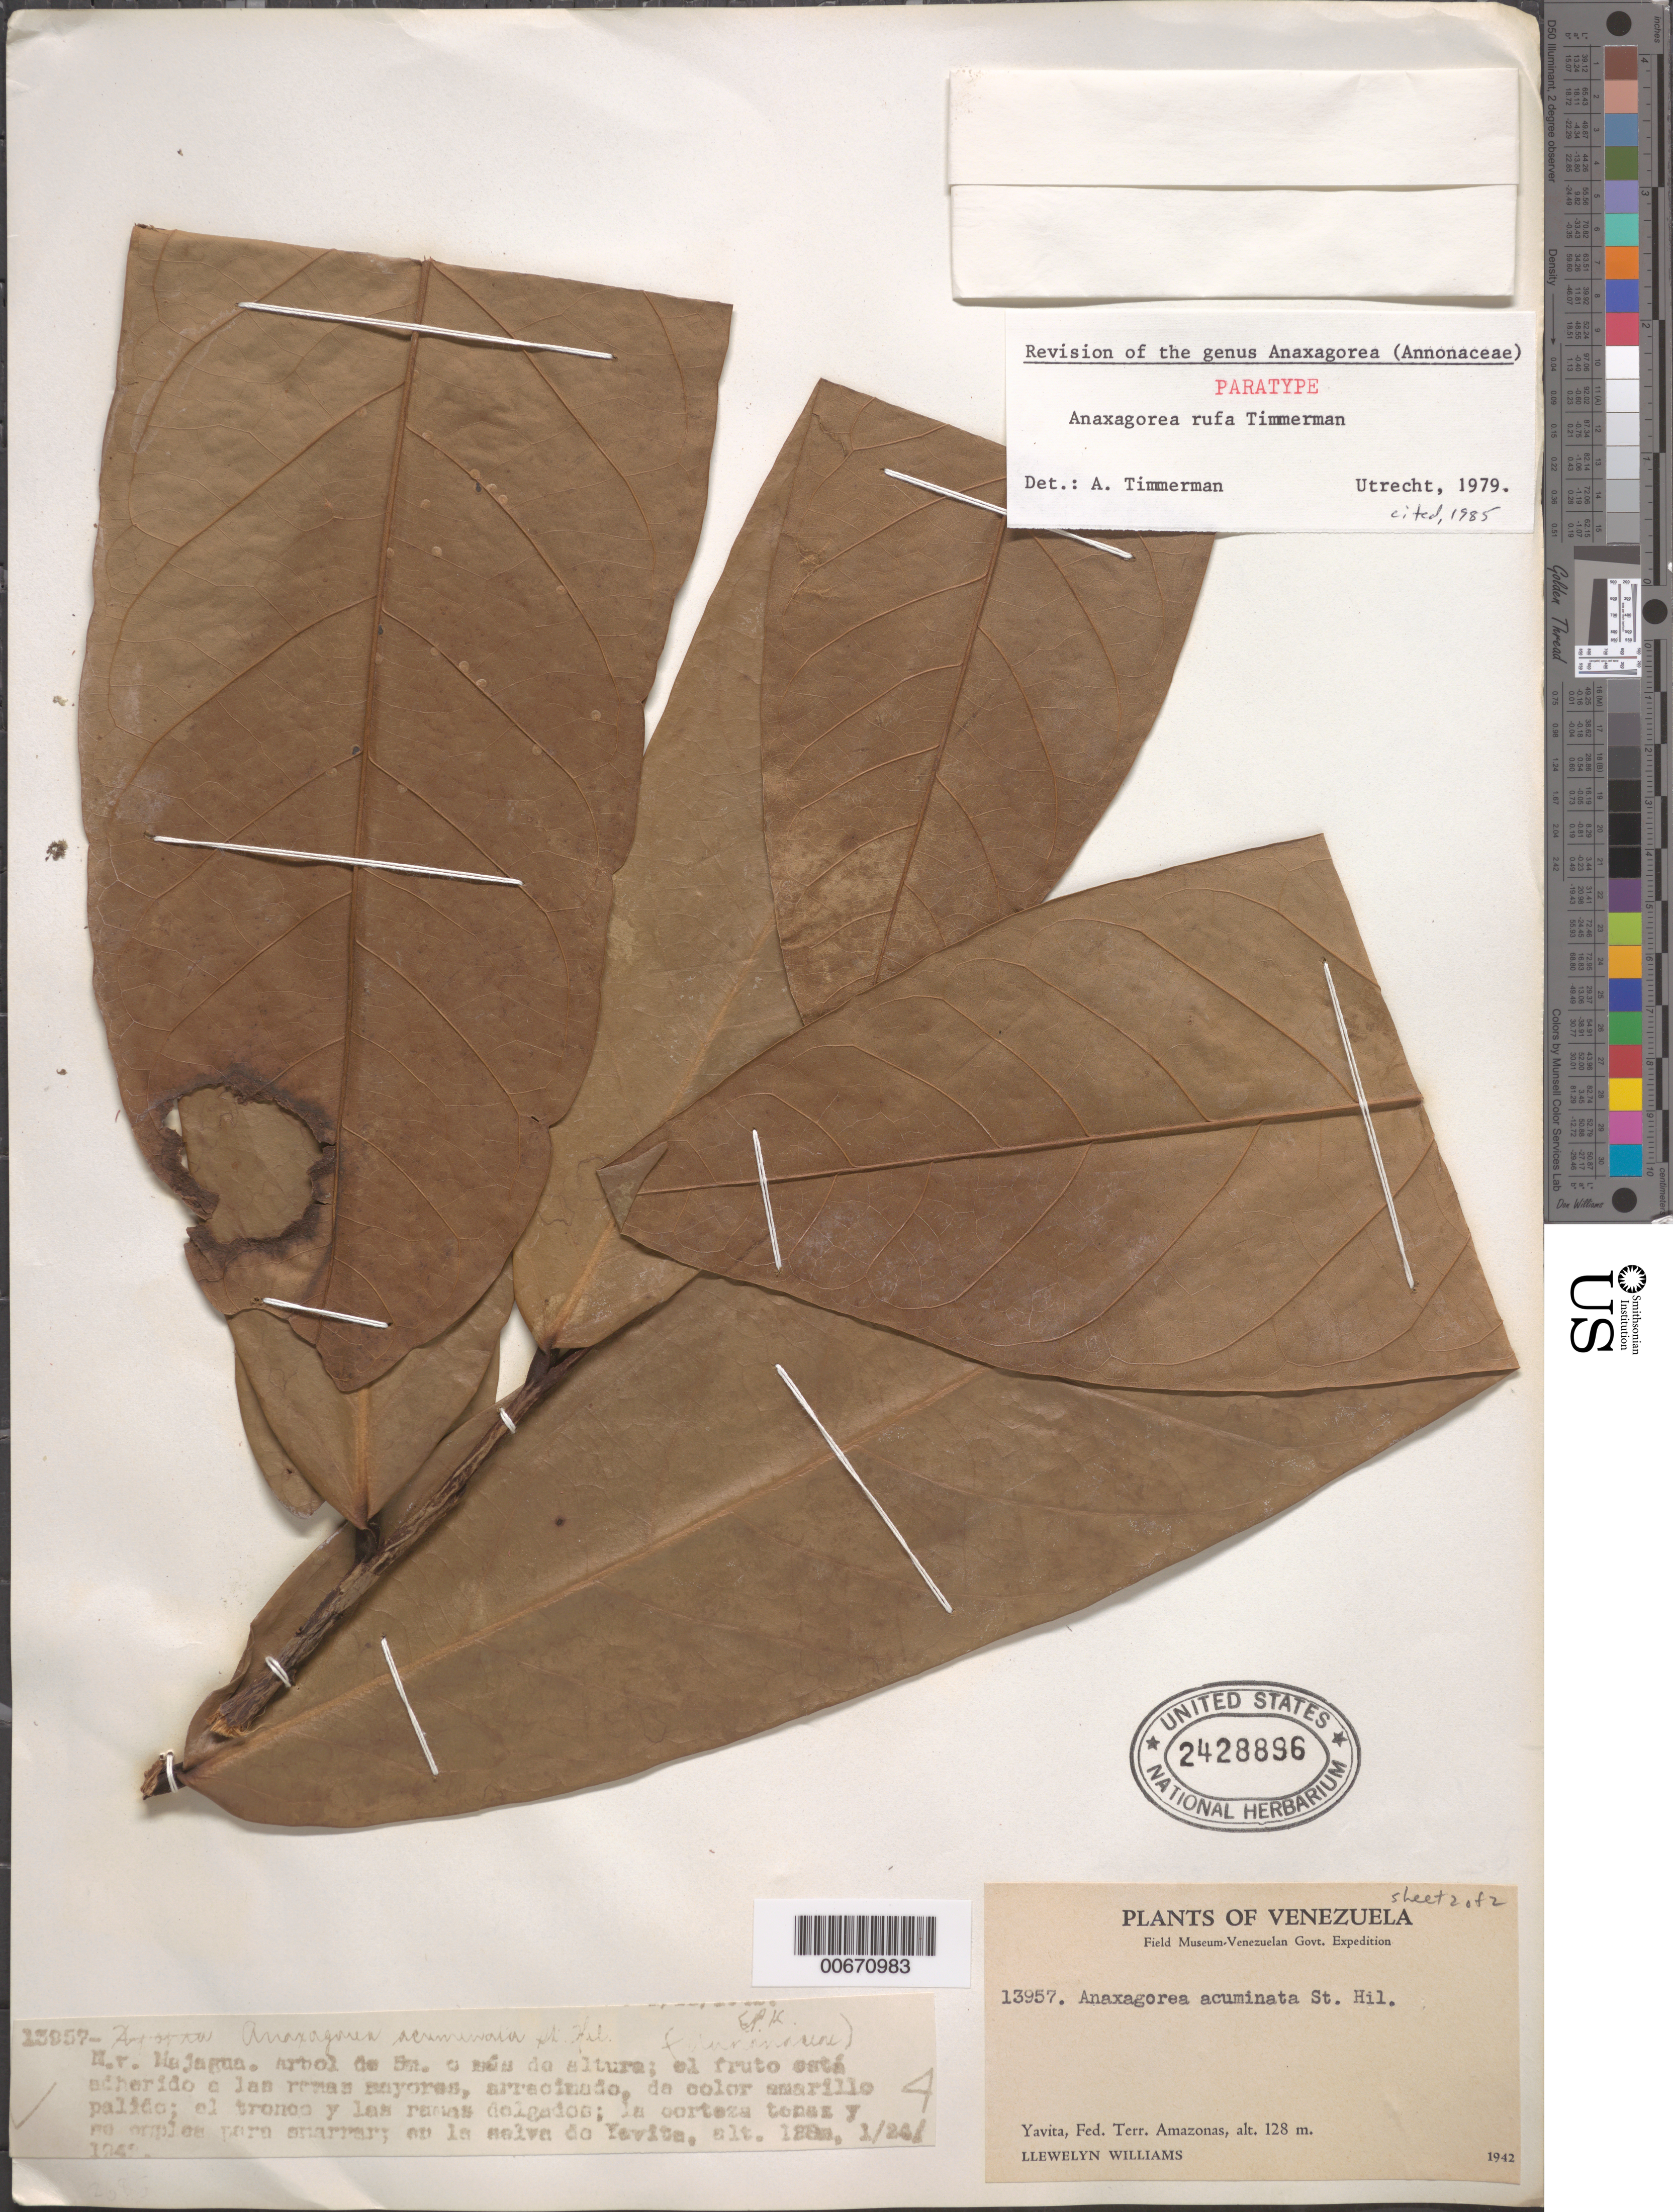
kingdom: Plantae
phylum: Tracheophyta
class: Magnoliopsida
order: Magnoliales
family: Annonaceae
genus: Anaxagorea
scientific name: Anaxagorea rufa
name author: Timmerman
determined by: Timmerman, A.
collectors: Ll. Williams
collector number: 13957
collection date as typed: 24-Jan-42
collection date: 1942-01-24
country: Venezuela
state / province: Amazonas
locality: Yavita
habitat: Selva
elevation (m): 128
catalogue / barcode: US 2428896